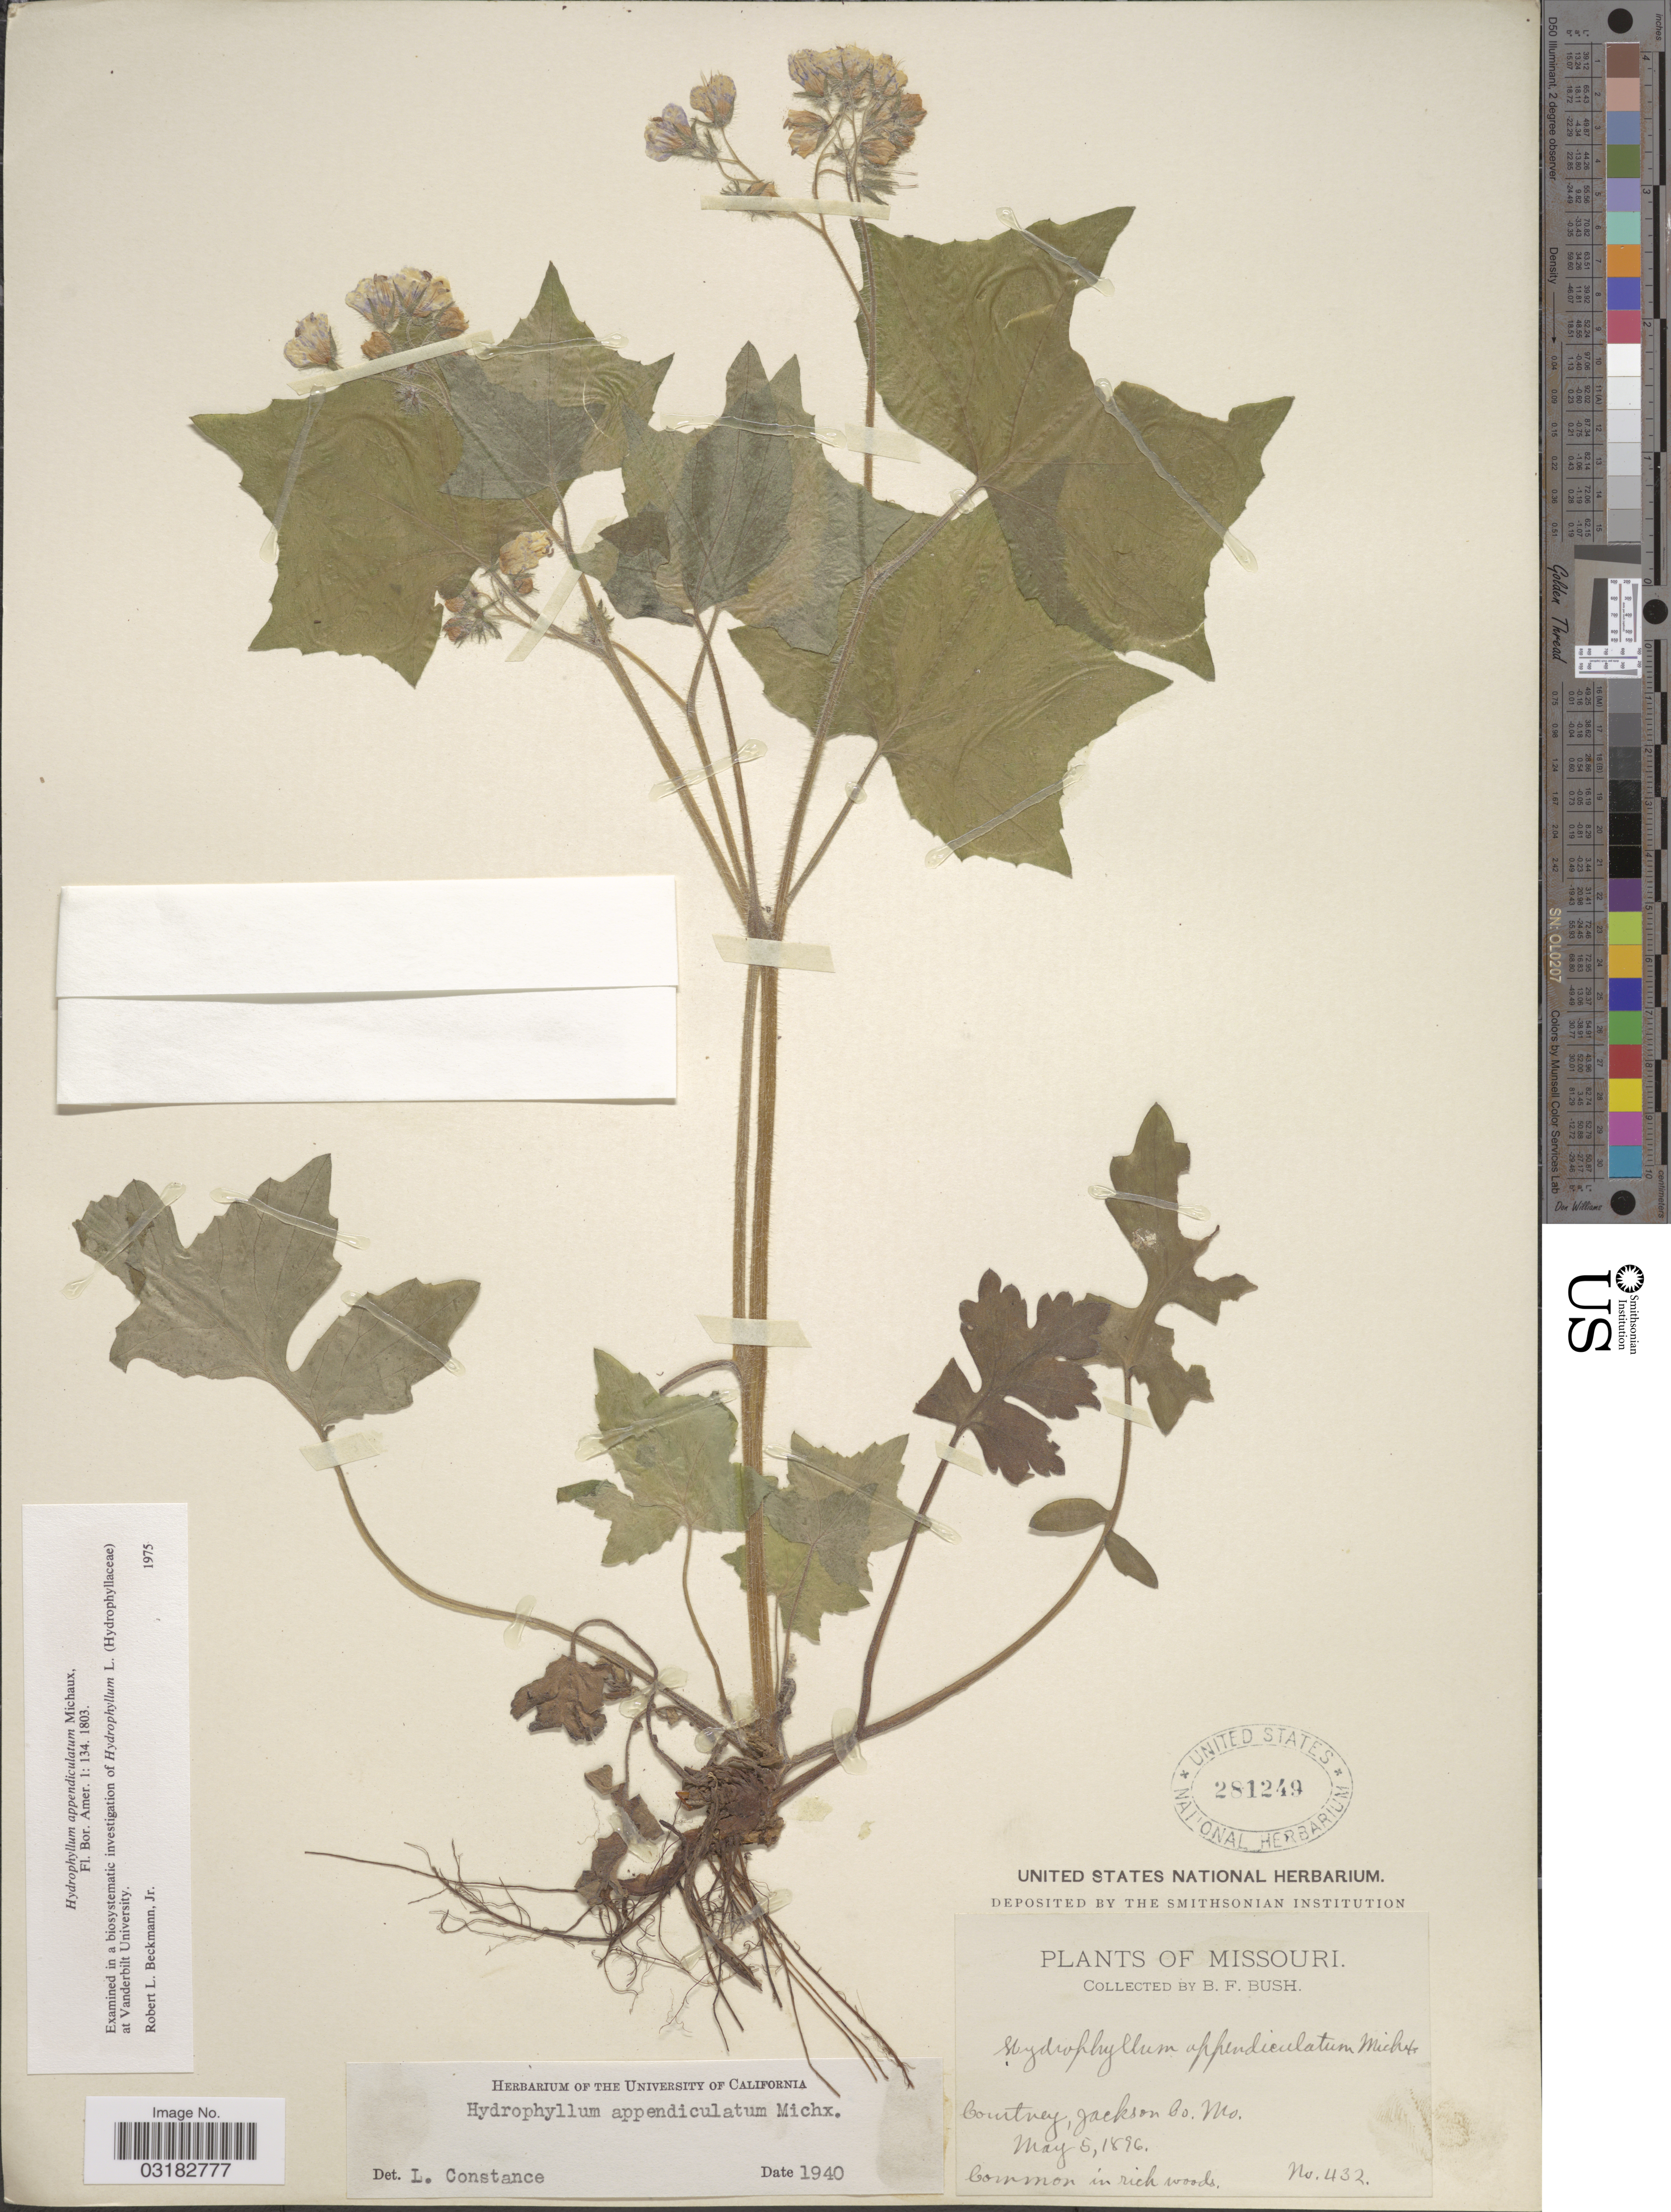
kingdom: Plantae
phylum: Tracheophyta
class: Magnoliopsida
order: Boraginales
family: Hydrophyllaceae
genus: Hydrophyllum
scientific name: Hydrophyllum appendiculatum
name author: Michx.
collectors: B. F. Bush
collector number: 432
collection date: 1896-05-05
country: United States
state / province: Missouri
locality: Courtney, Jackson Co, Mo.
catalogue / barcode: US 281249